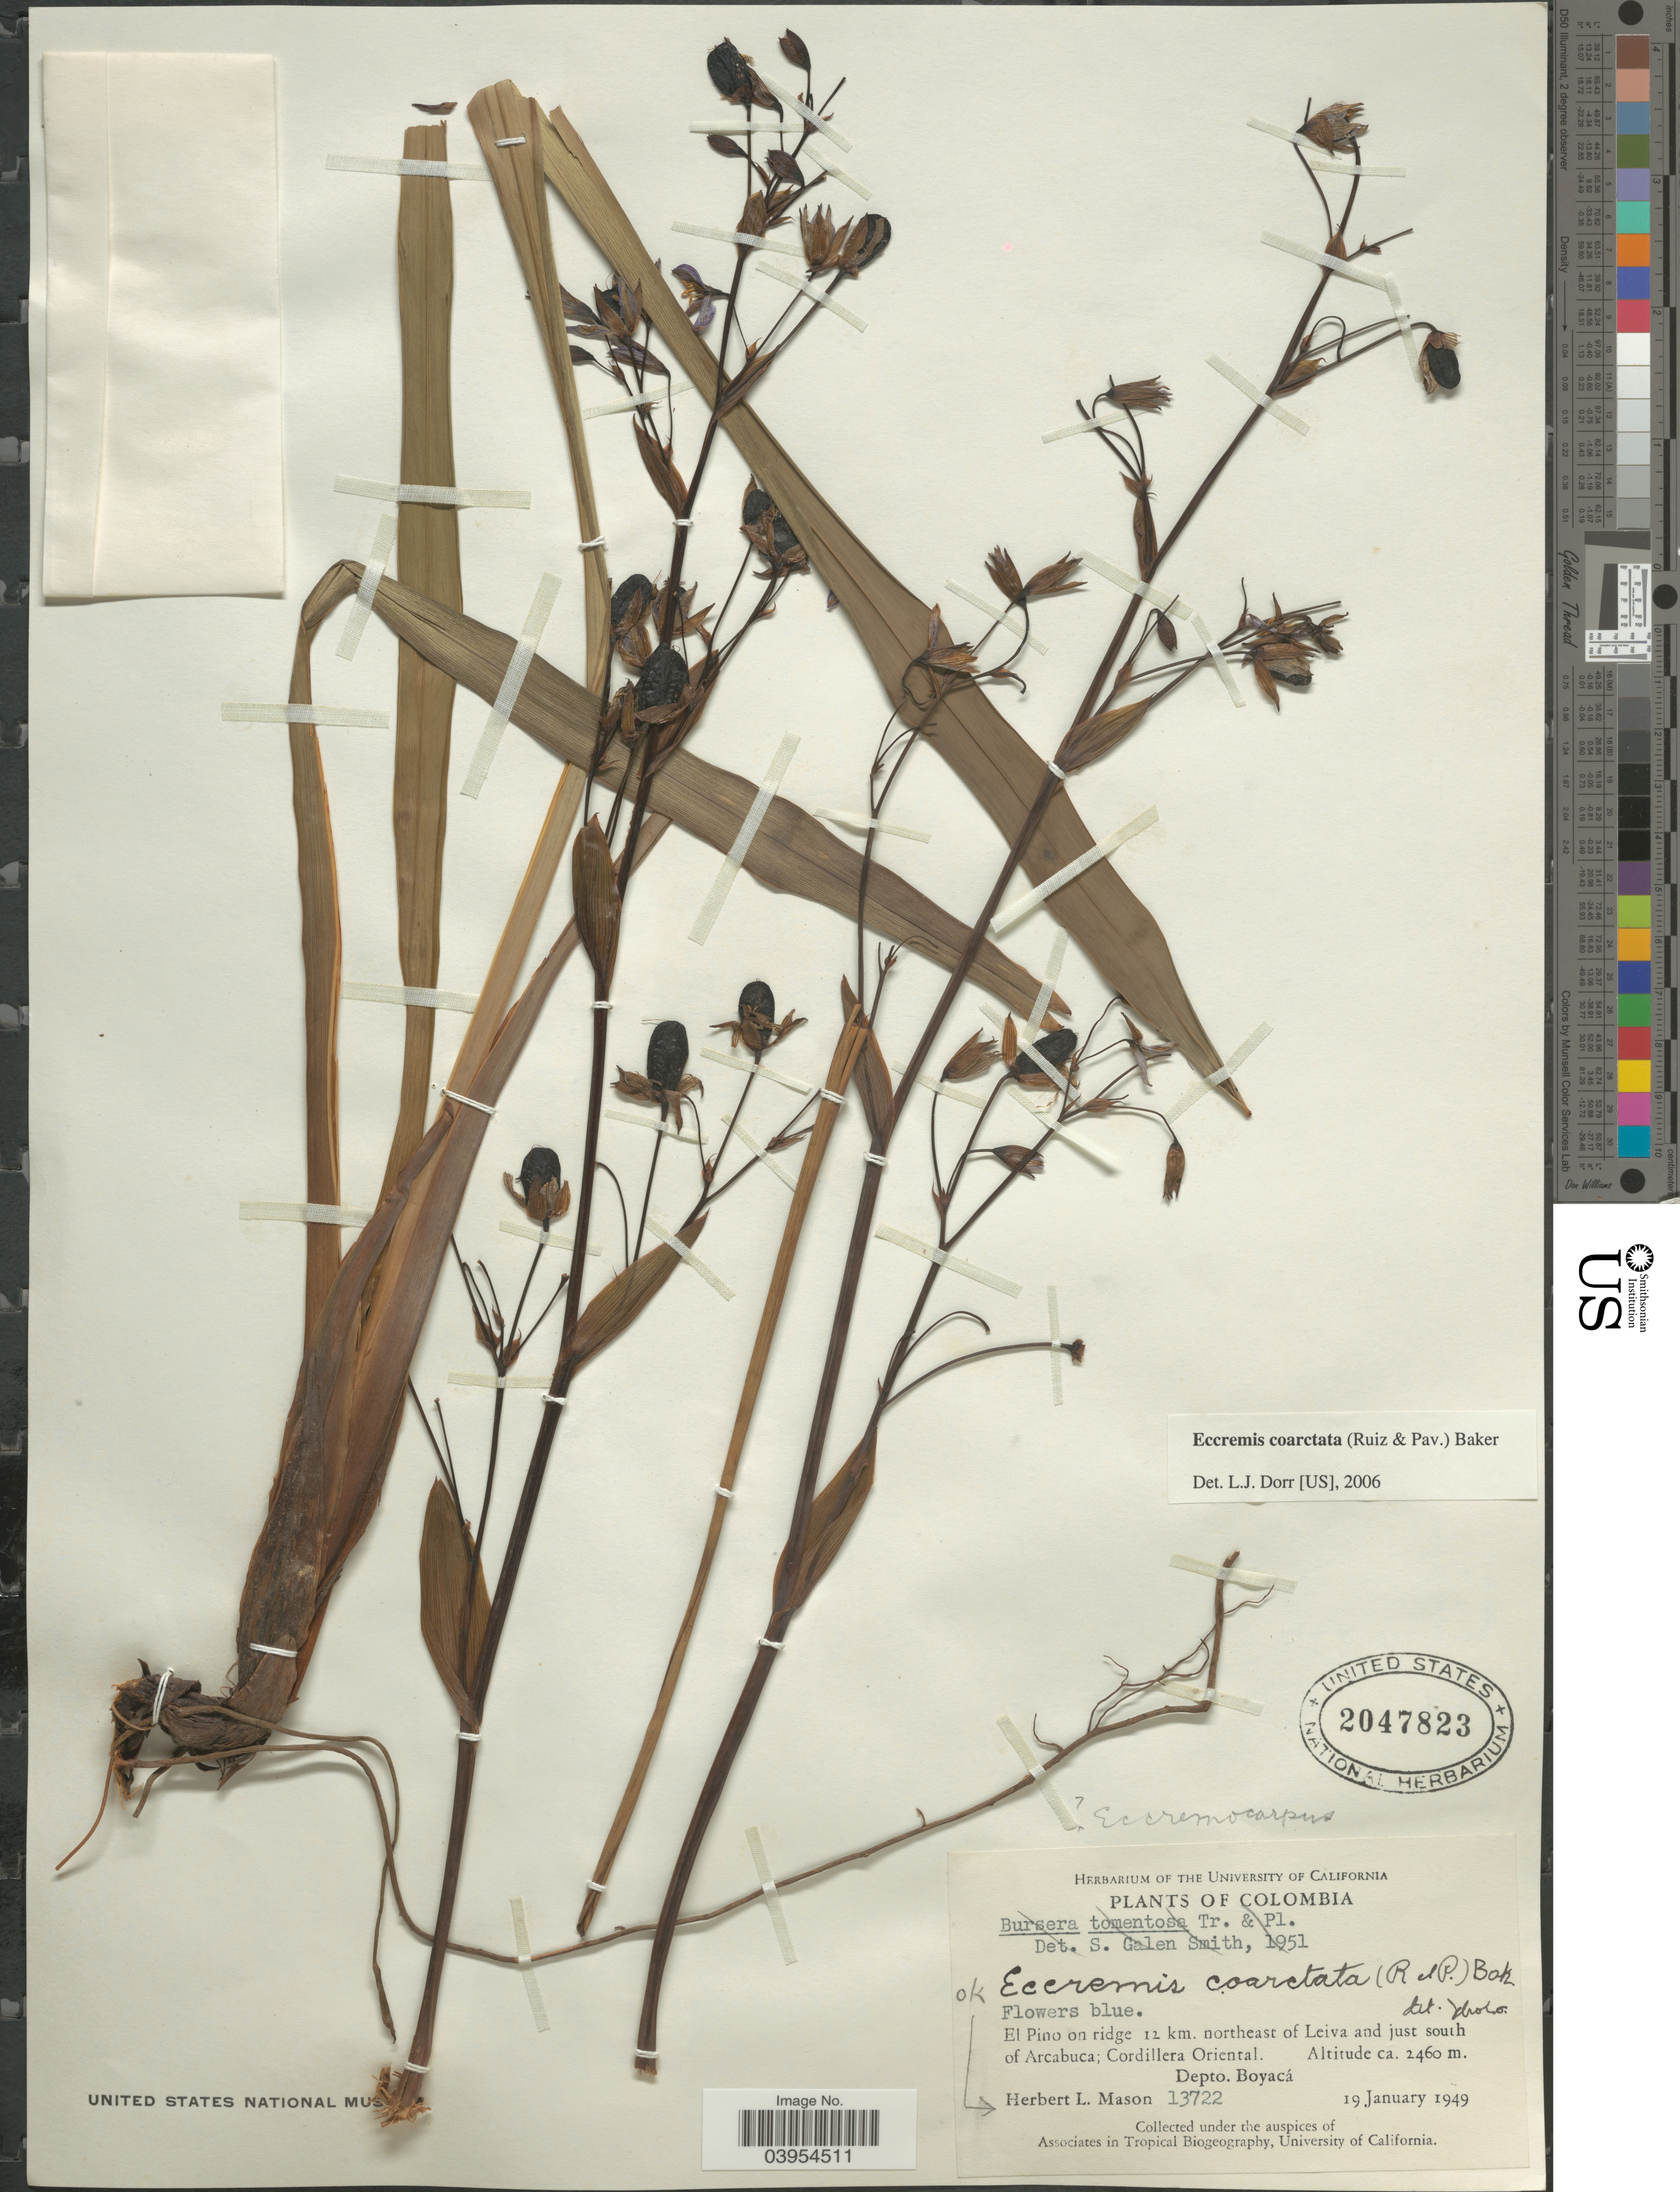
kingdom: Plantae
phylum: Tracheophyta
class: Liliopsida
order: Asparagales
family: Asphodelaceae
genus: Eccremis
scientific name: Eccremis coarctata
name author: Baker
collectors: H. L. Mason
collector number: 13722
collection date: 1949-01-19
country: Colombia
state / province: Boyacá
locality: El Pino on ridge 12 km. northeast of Leiva and just south of Arcabuca; Cordillera Oriental. Depto. Boyacá.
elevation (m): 2460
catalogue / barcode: US 2047823